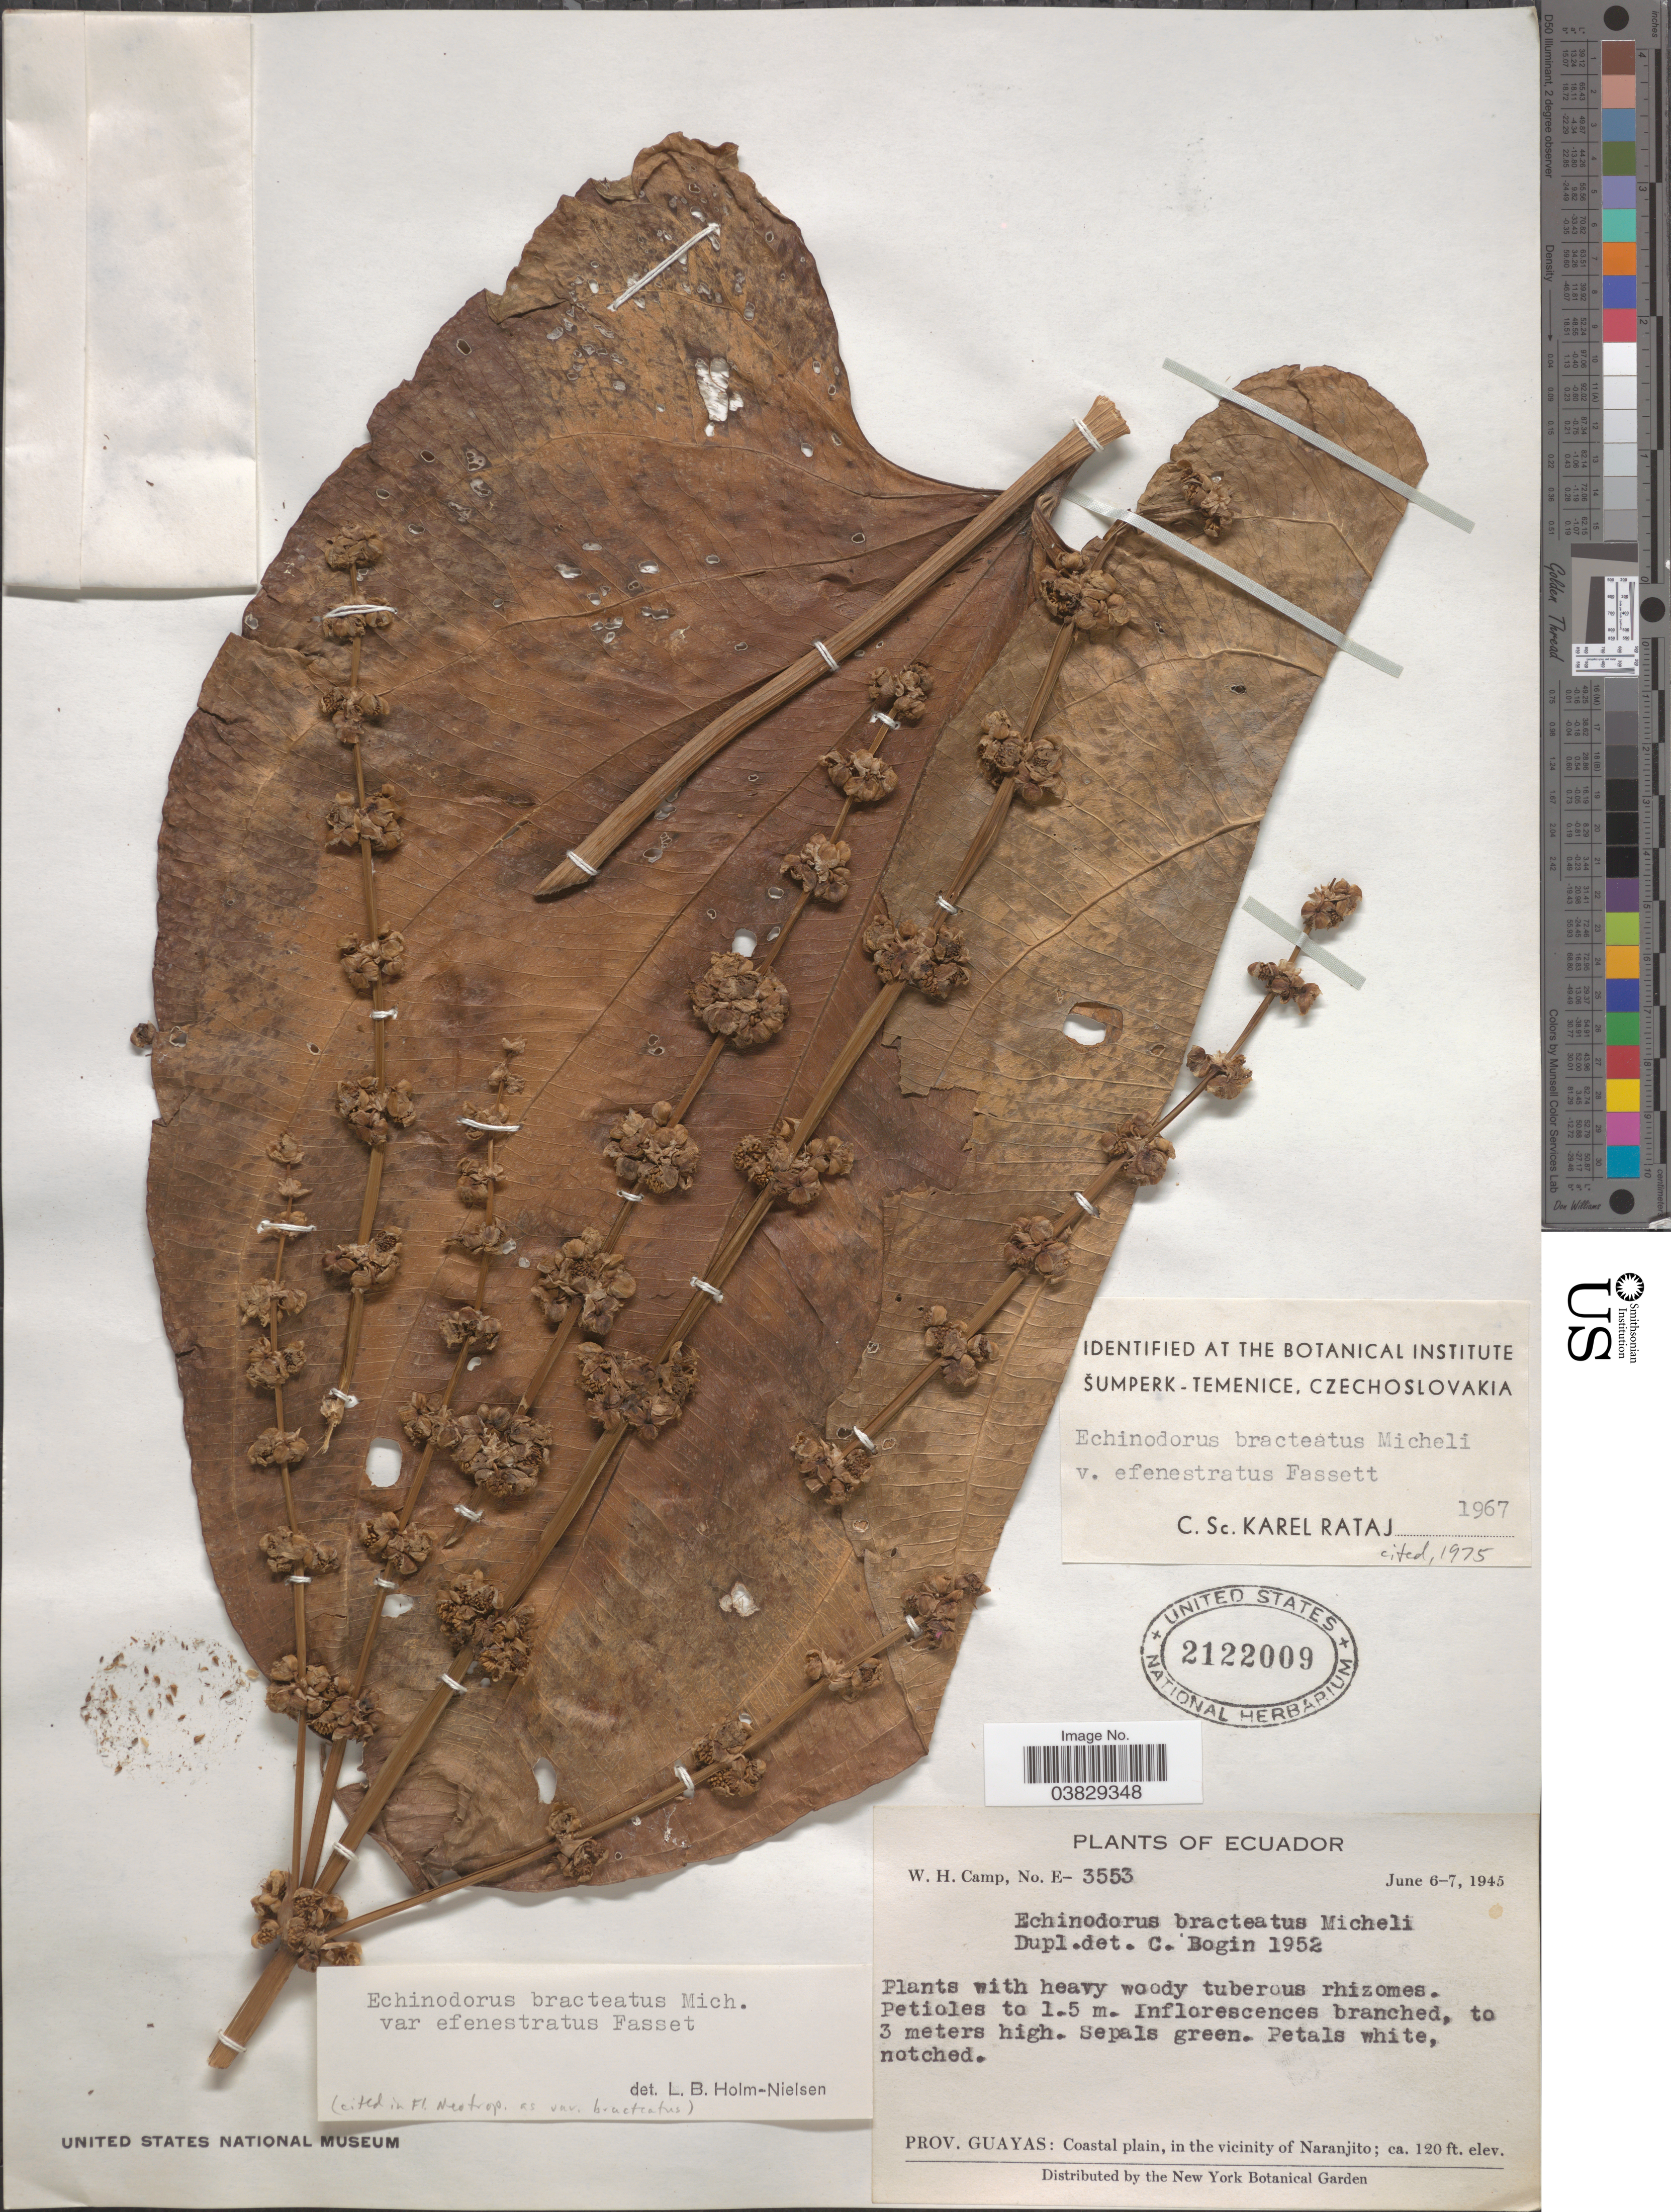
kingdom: Plantae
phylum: Tracheophyta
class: Liliopsida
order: Alismatales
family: Alismataceae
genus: Echinodorus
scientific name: Echinodorus bracteatus var. efenestratus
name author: Fassett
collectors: W. H. Camp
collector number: E-3553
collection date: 1945-06-06/1945-06-07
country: Ecuador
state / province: Guayas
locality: Coastal plain, in the vicinity of Naranjito.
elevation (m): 37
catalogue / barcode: US 2122009